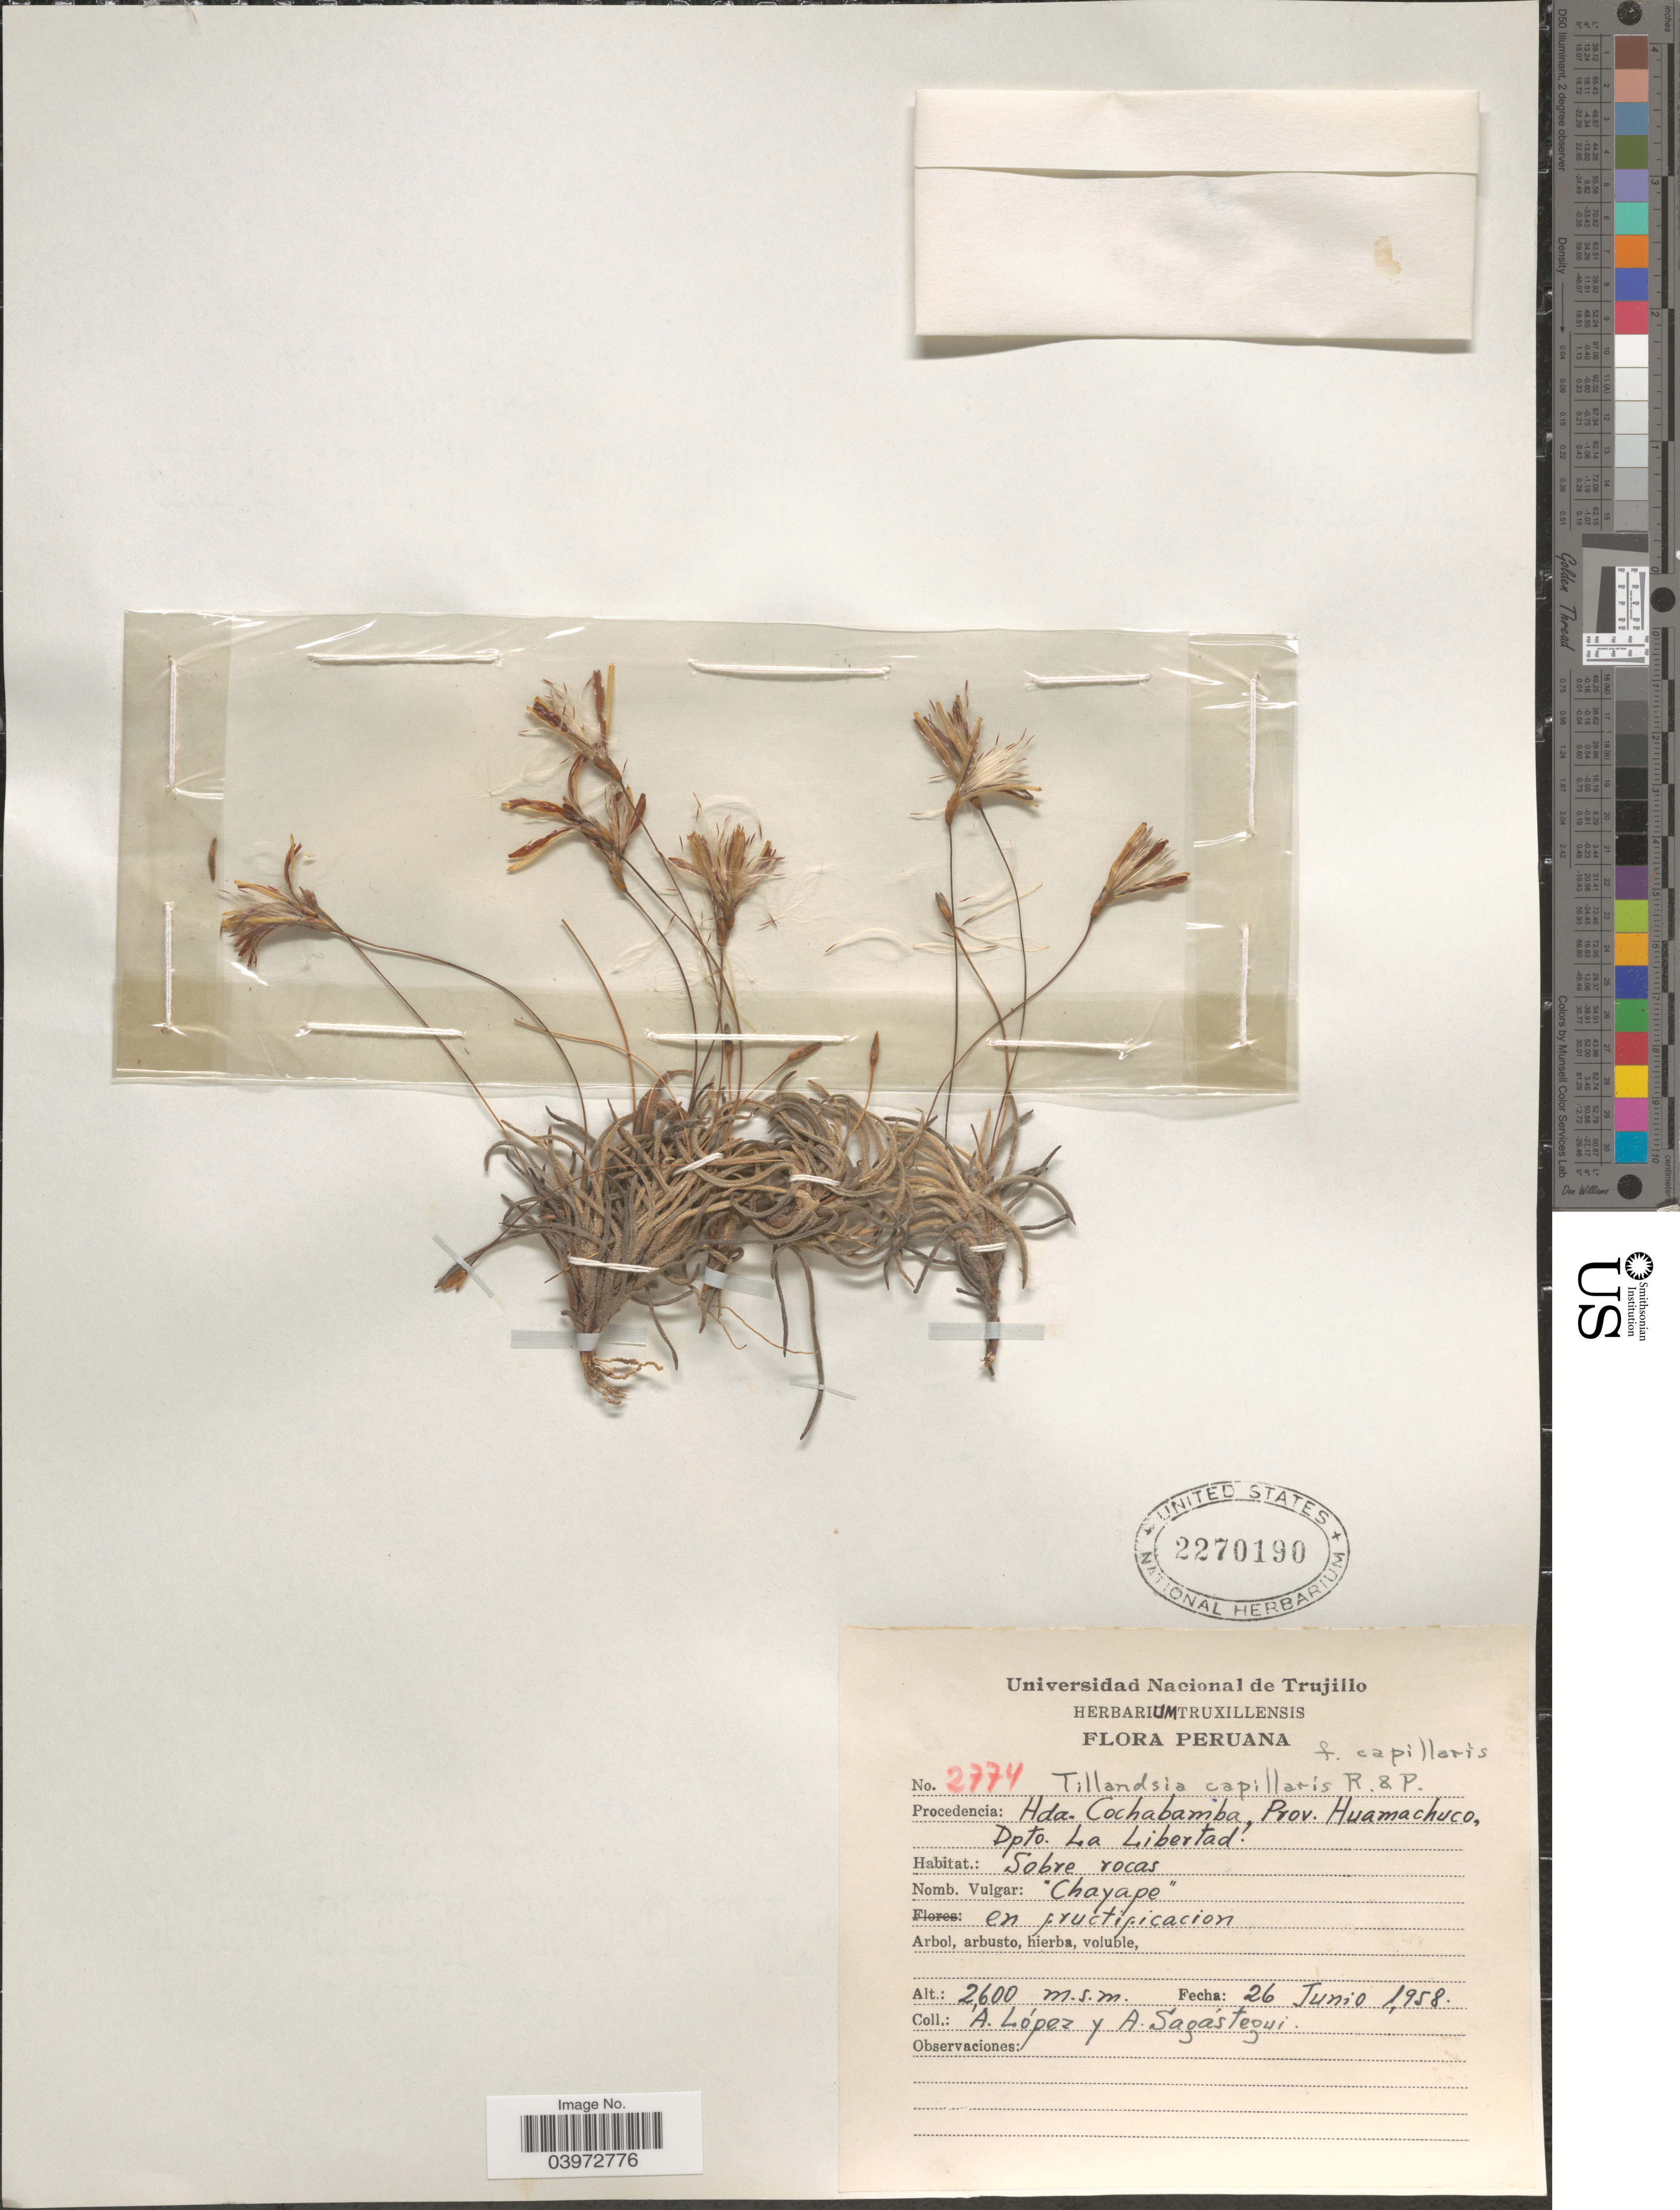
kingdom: Plantae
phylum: Tracheophyta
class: Liliopsida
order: Poales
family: Bromeliaceae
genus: Tillandsia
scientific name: Tillandsia capillaris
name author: Ruiz & Pav.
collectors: A. López & A. Sagastegui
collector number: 2774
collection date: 1958-06-26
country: Peru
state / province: La Libertad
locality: Hda. Cochabamba, Prov. Huamachuco, Dpto. La Libertad.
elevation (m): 2600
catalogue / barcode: US 2270190